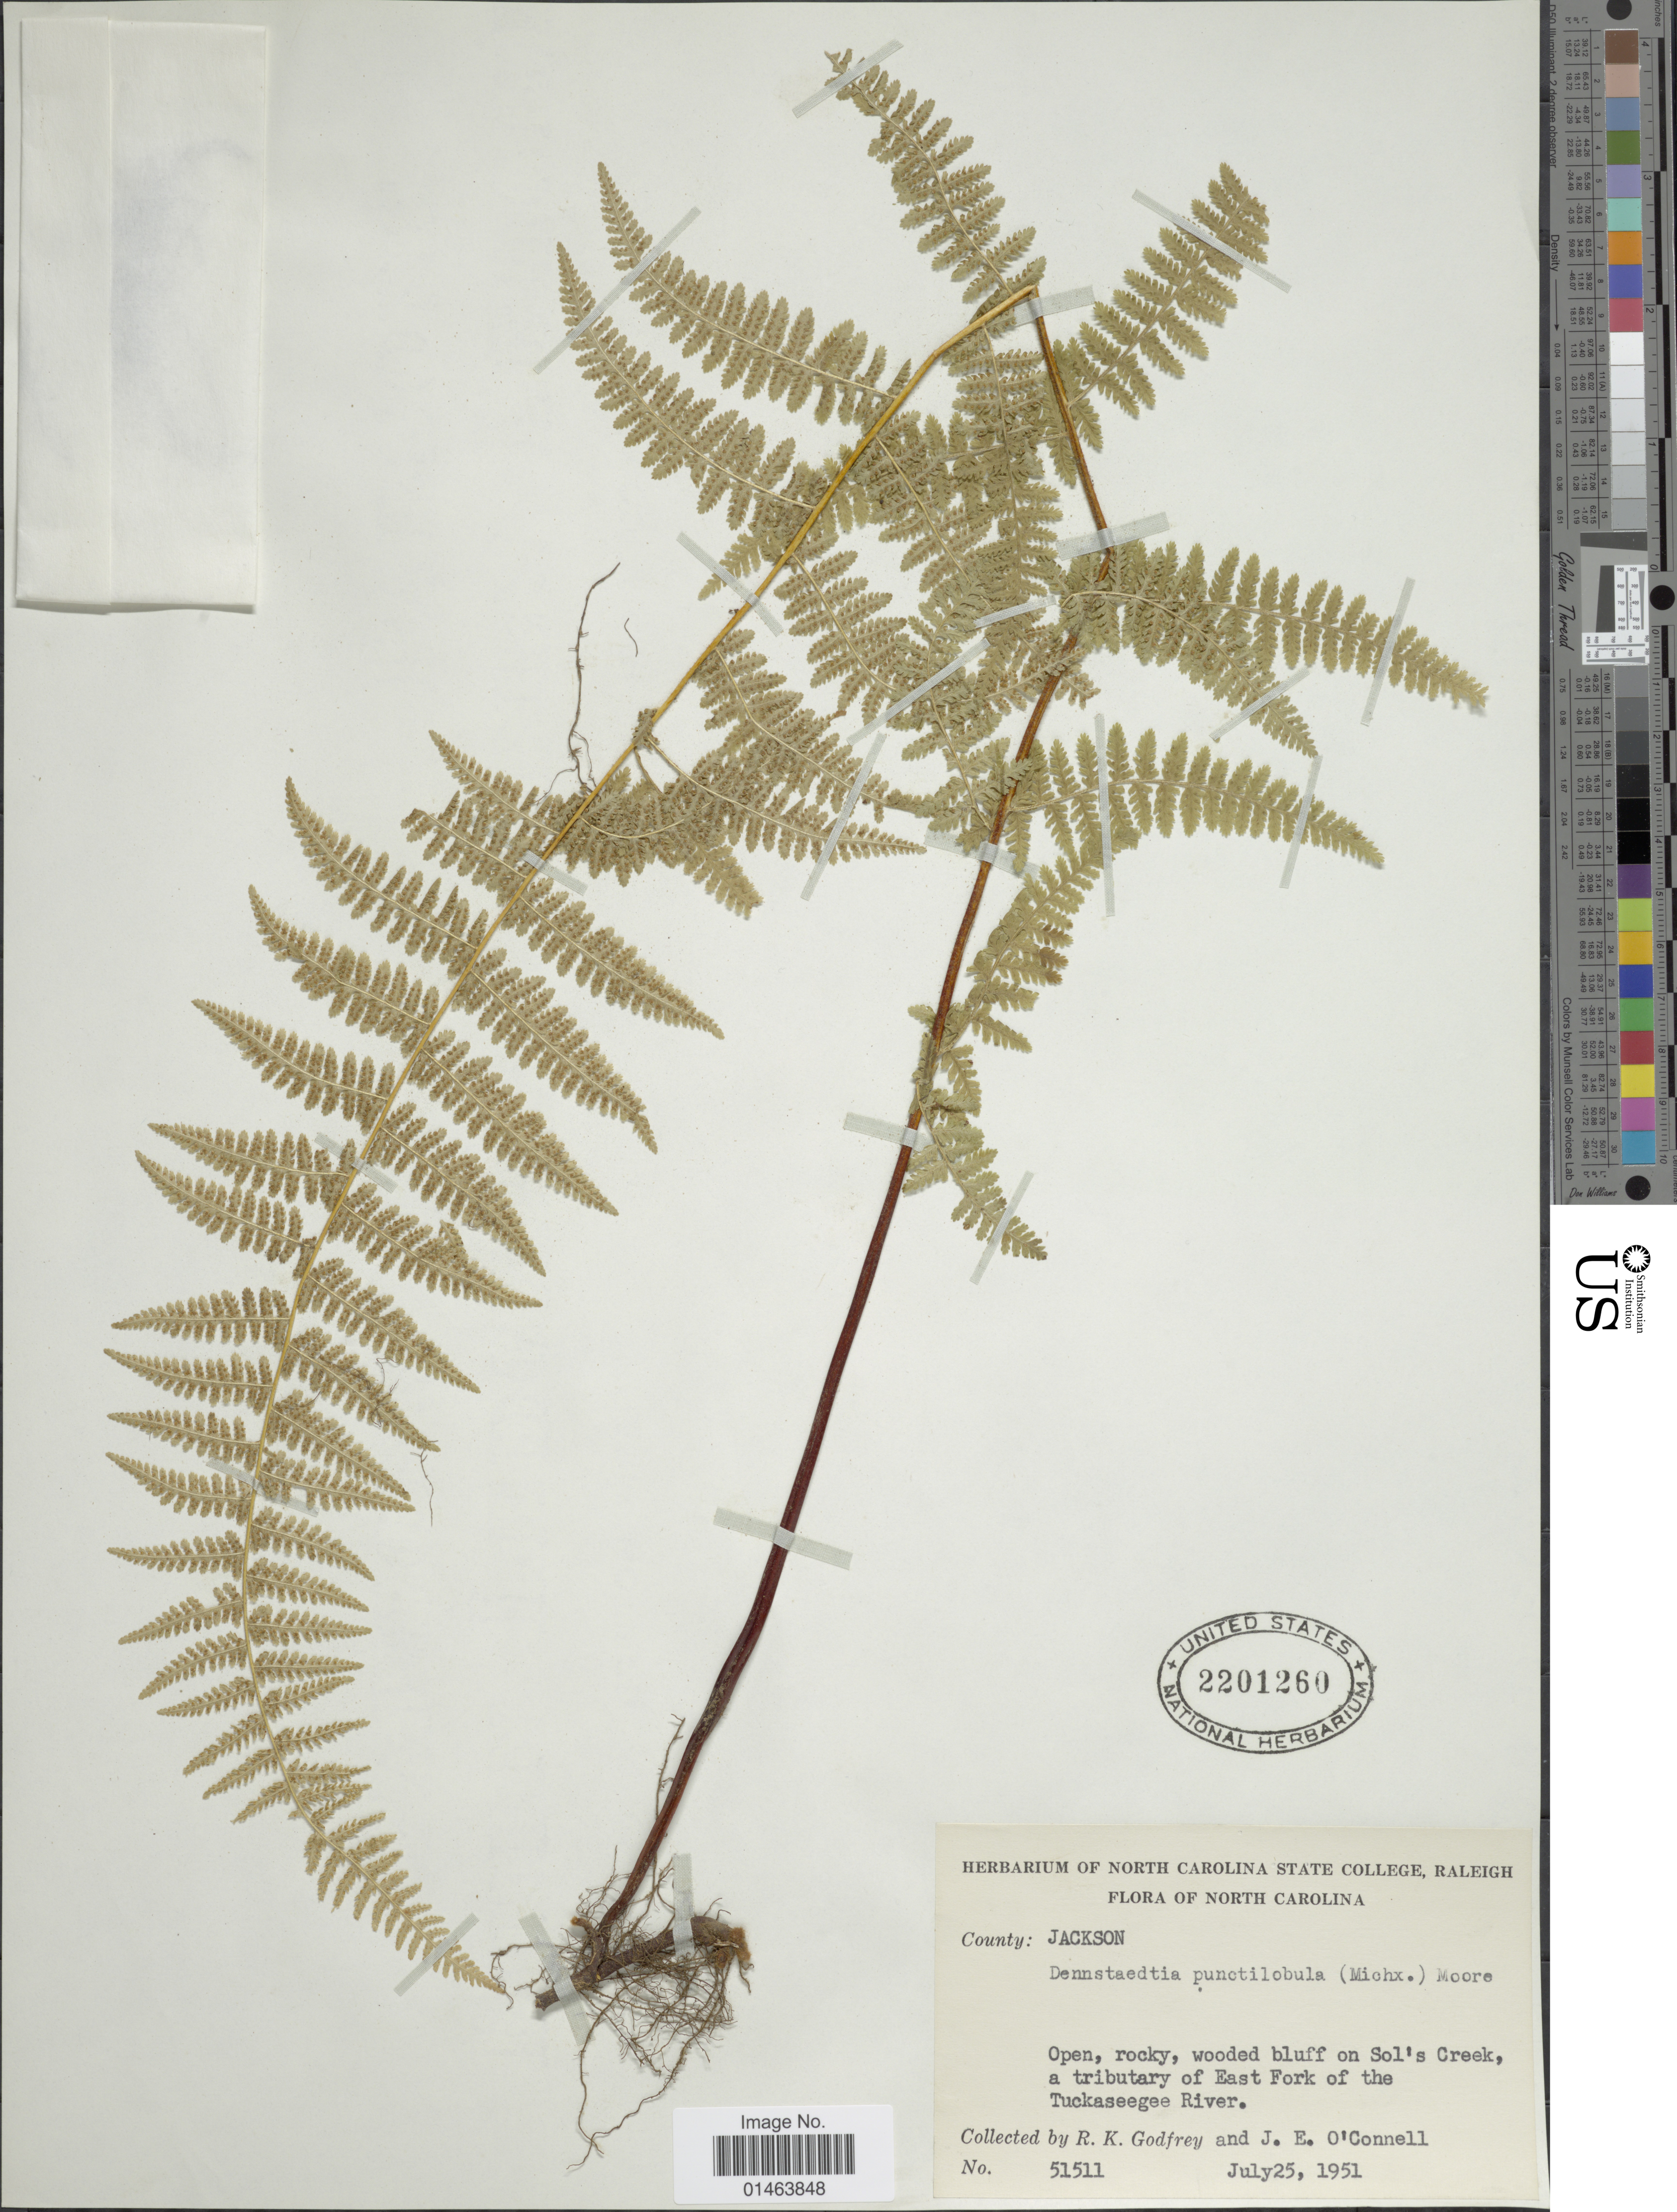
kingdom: Plantae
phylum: Tracheophyta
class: Polypodiopsida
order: Polypodiales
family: Dennstaedtiaceae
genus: Dennstaedtia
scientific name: Dennstaedtia punctilobula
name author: (Michx.) T. Moore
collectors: R. K. Godfrey & J. O'Connell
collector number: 51511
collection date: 1951-07-25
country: United States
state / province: North Carolina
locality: North Carolina State, open, rocky, wooded bluff on Sol's Creek, a tributary of east Fork of the Tuckaseegee River.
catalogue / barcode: US 2201260